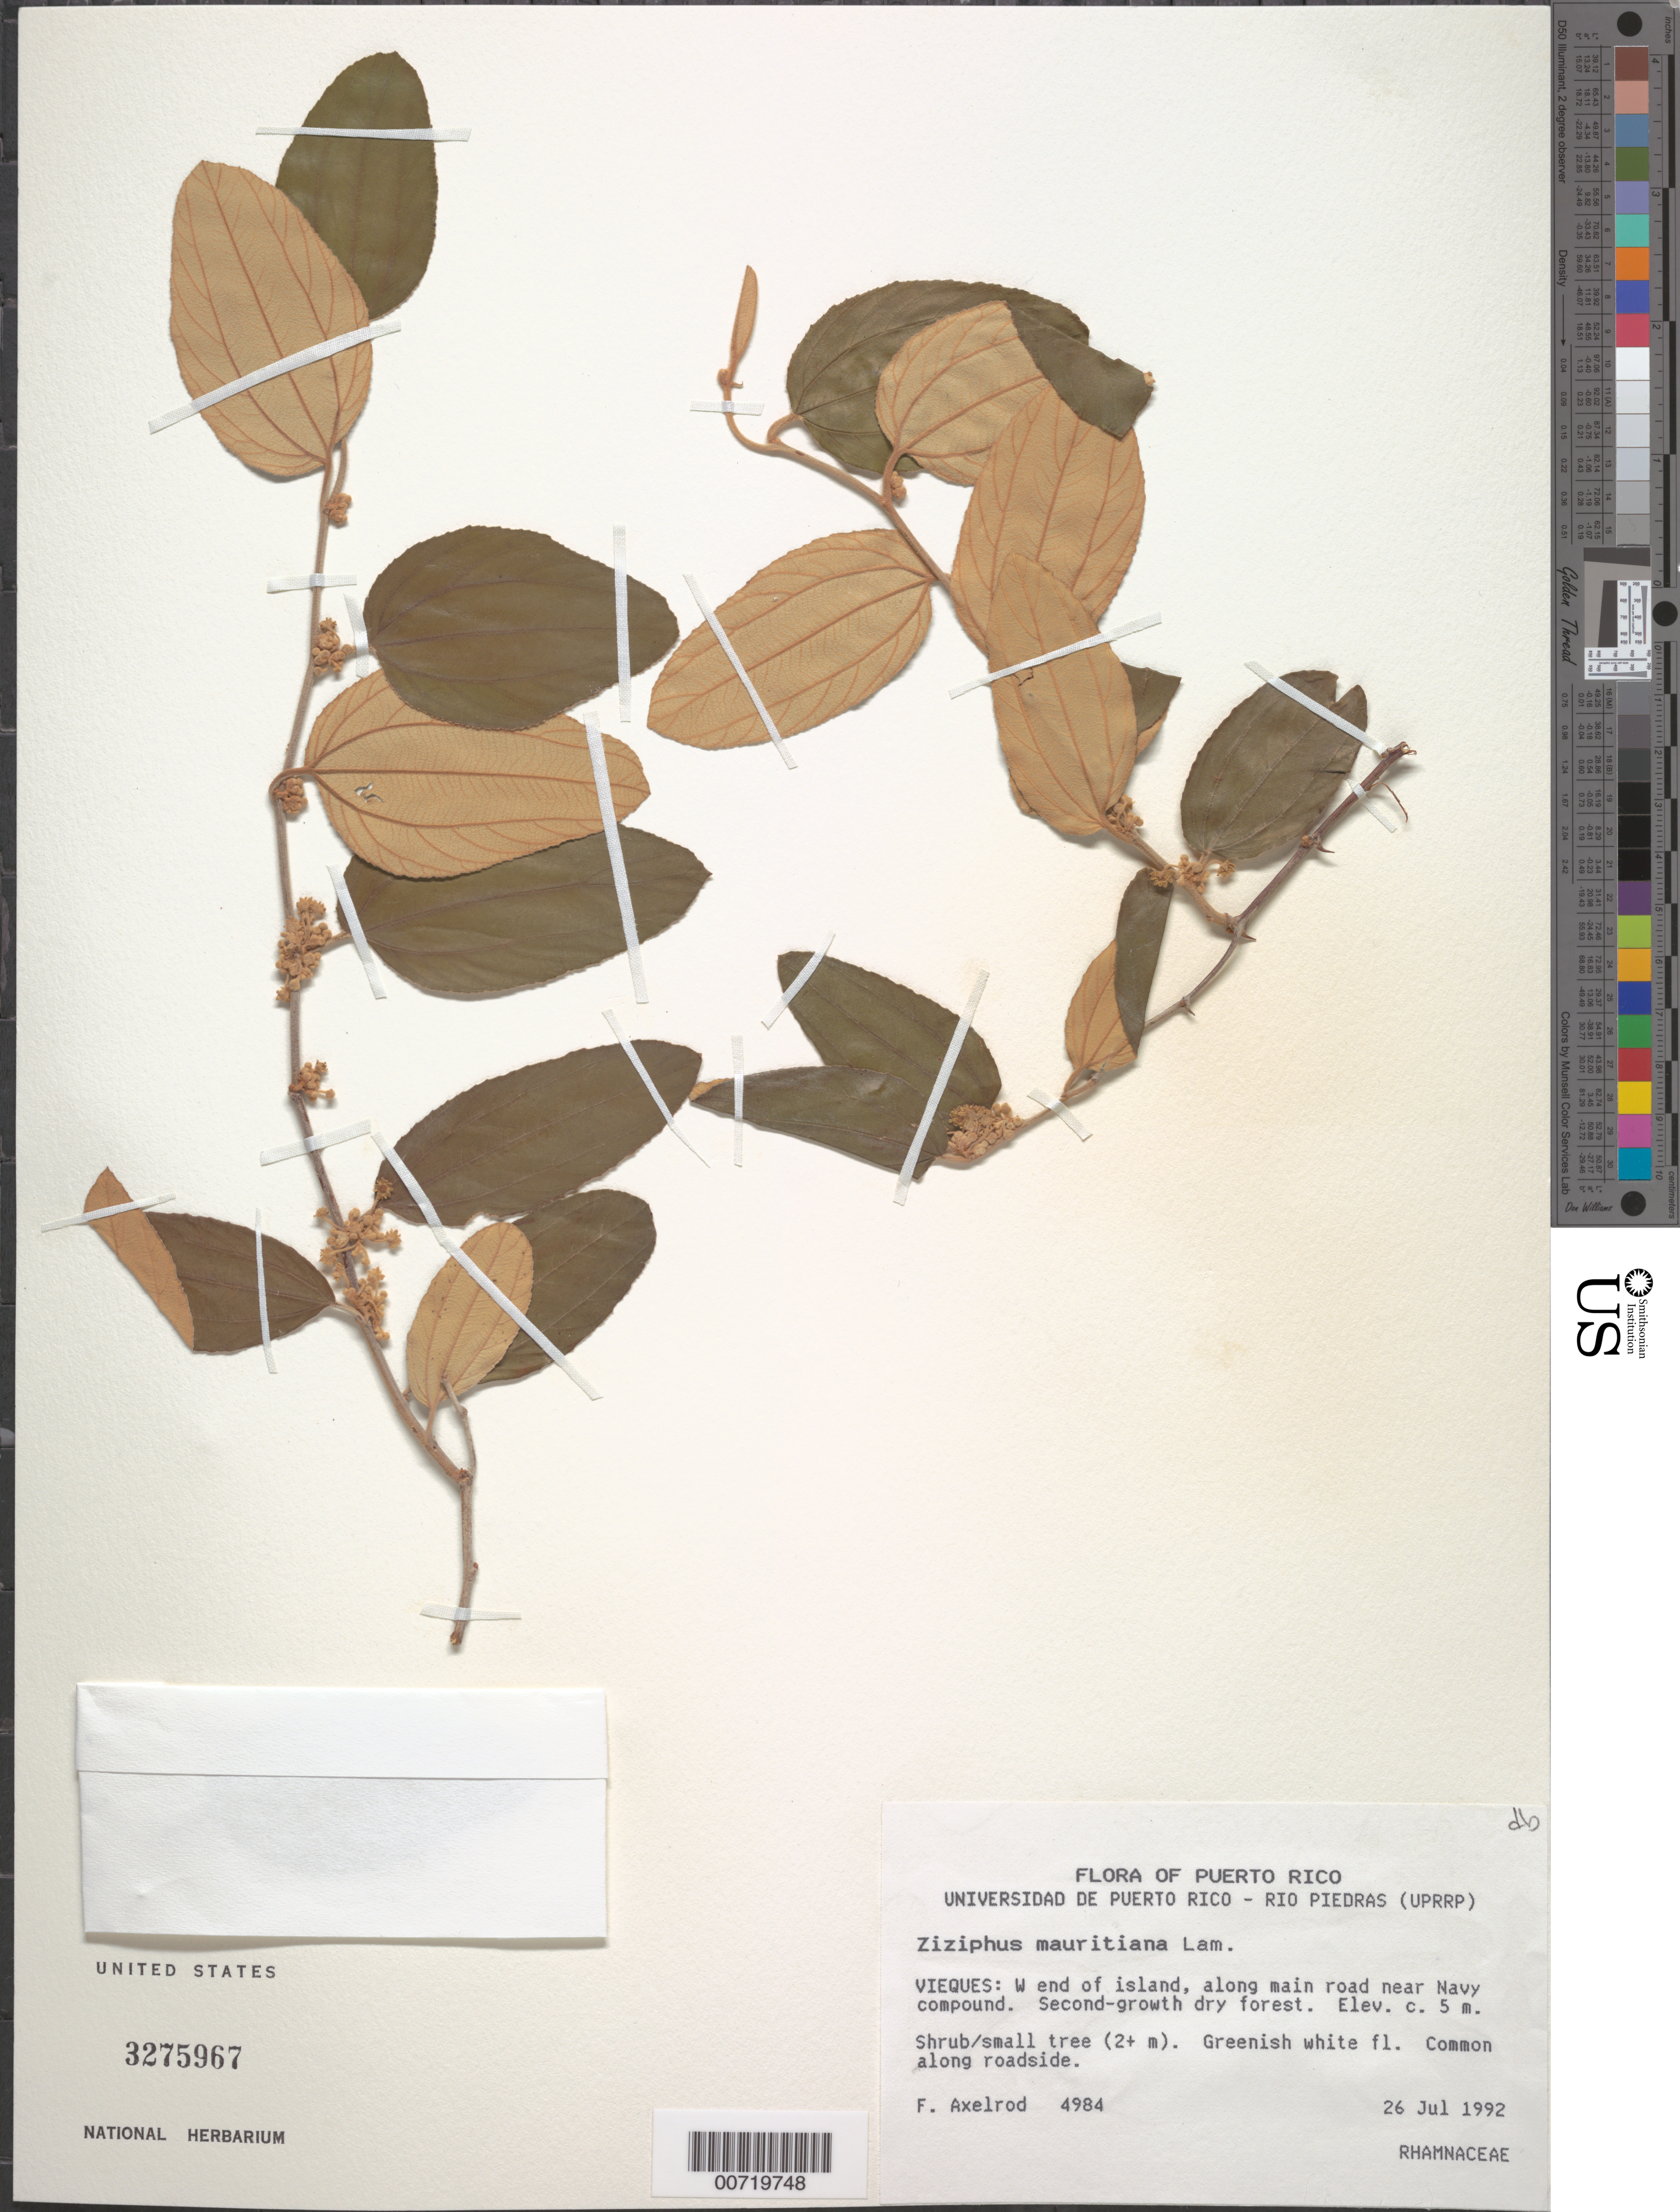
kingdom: Plantae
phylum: Tracheophyta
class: Magnoliopsida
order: Rosales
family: Rhamnaceae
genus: Ziziphus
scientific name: Ziziphus mauritiana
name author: Lam.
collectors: F. S. Axelrod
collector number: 4984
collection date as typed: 26 Jul 1992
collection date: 1992-07-26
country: Puerto Rico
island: Vieques I.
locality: Vieques: W end of island, along main road near Navy compound.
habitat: Second-growth dry forest; along roadside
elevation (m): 5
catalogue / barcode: US 3275967